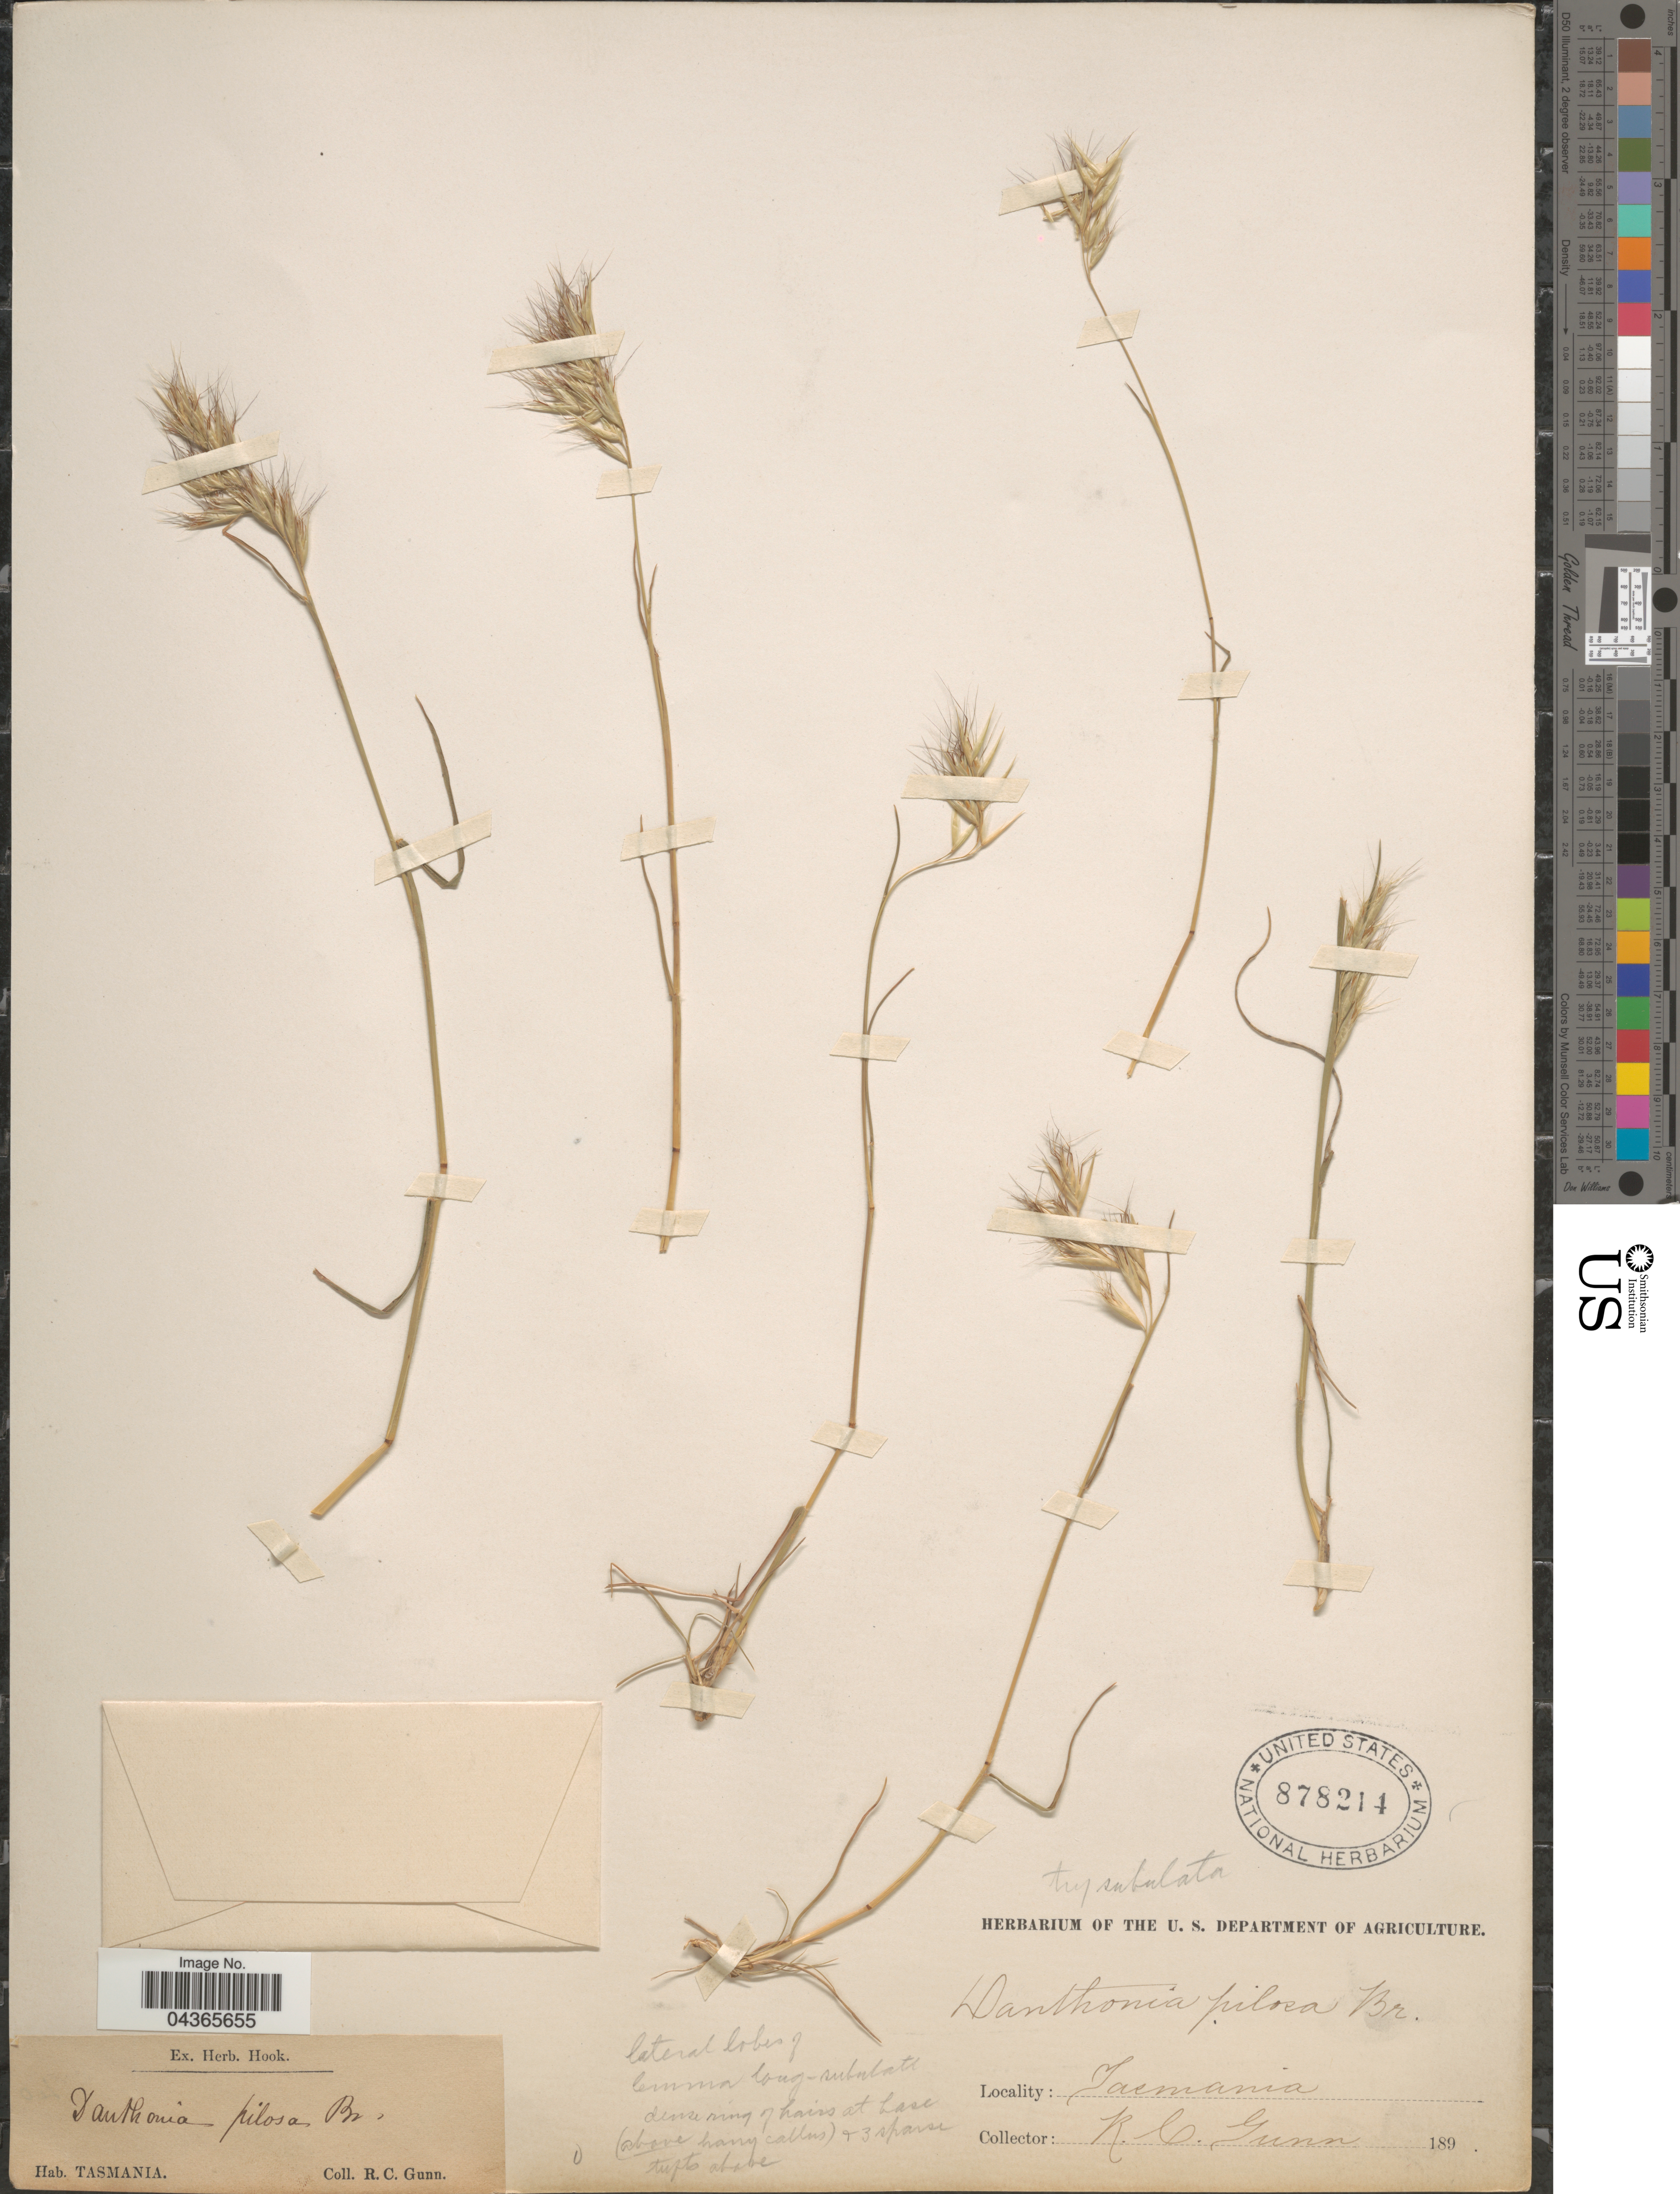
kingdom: Plantae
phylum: Tracheophyta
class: Liliopsida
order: Poales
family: Poaceae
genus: Rytidosperma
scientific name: Rytidosperma sp.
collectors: R. Gunn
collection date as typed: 189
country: Australia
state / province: Tasmania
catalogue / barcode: US 878214